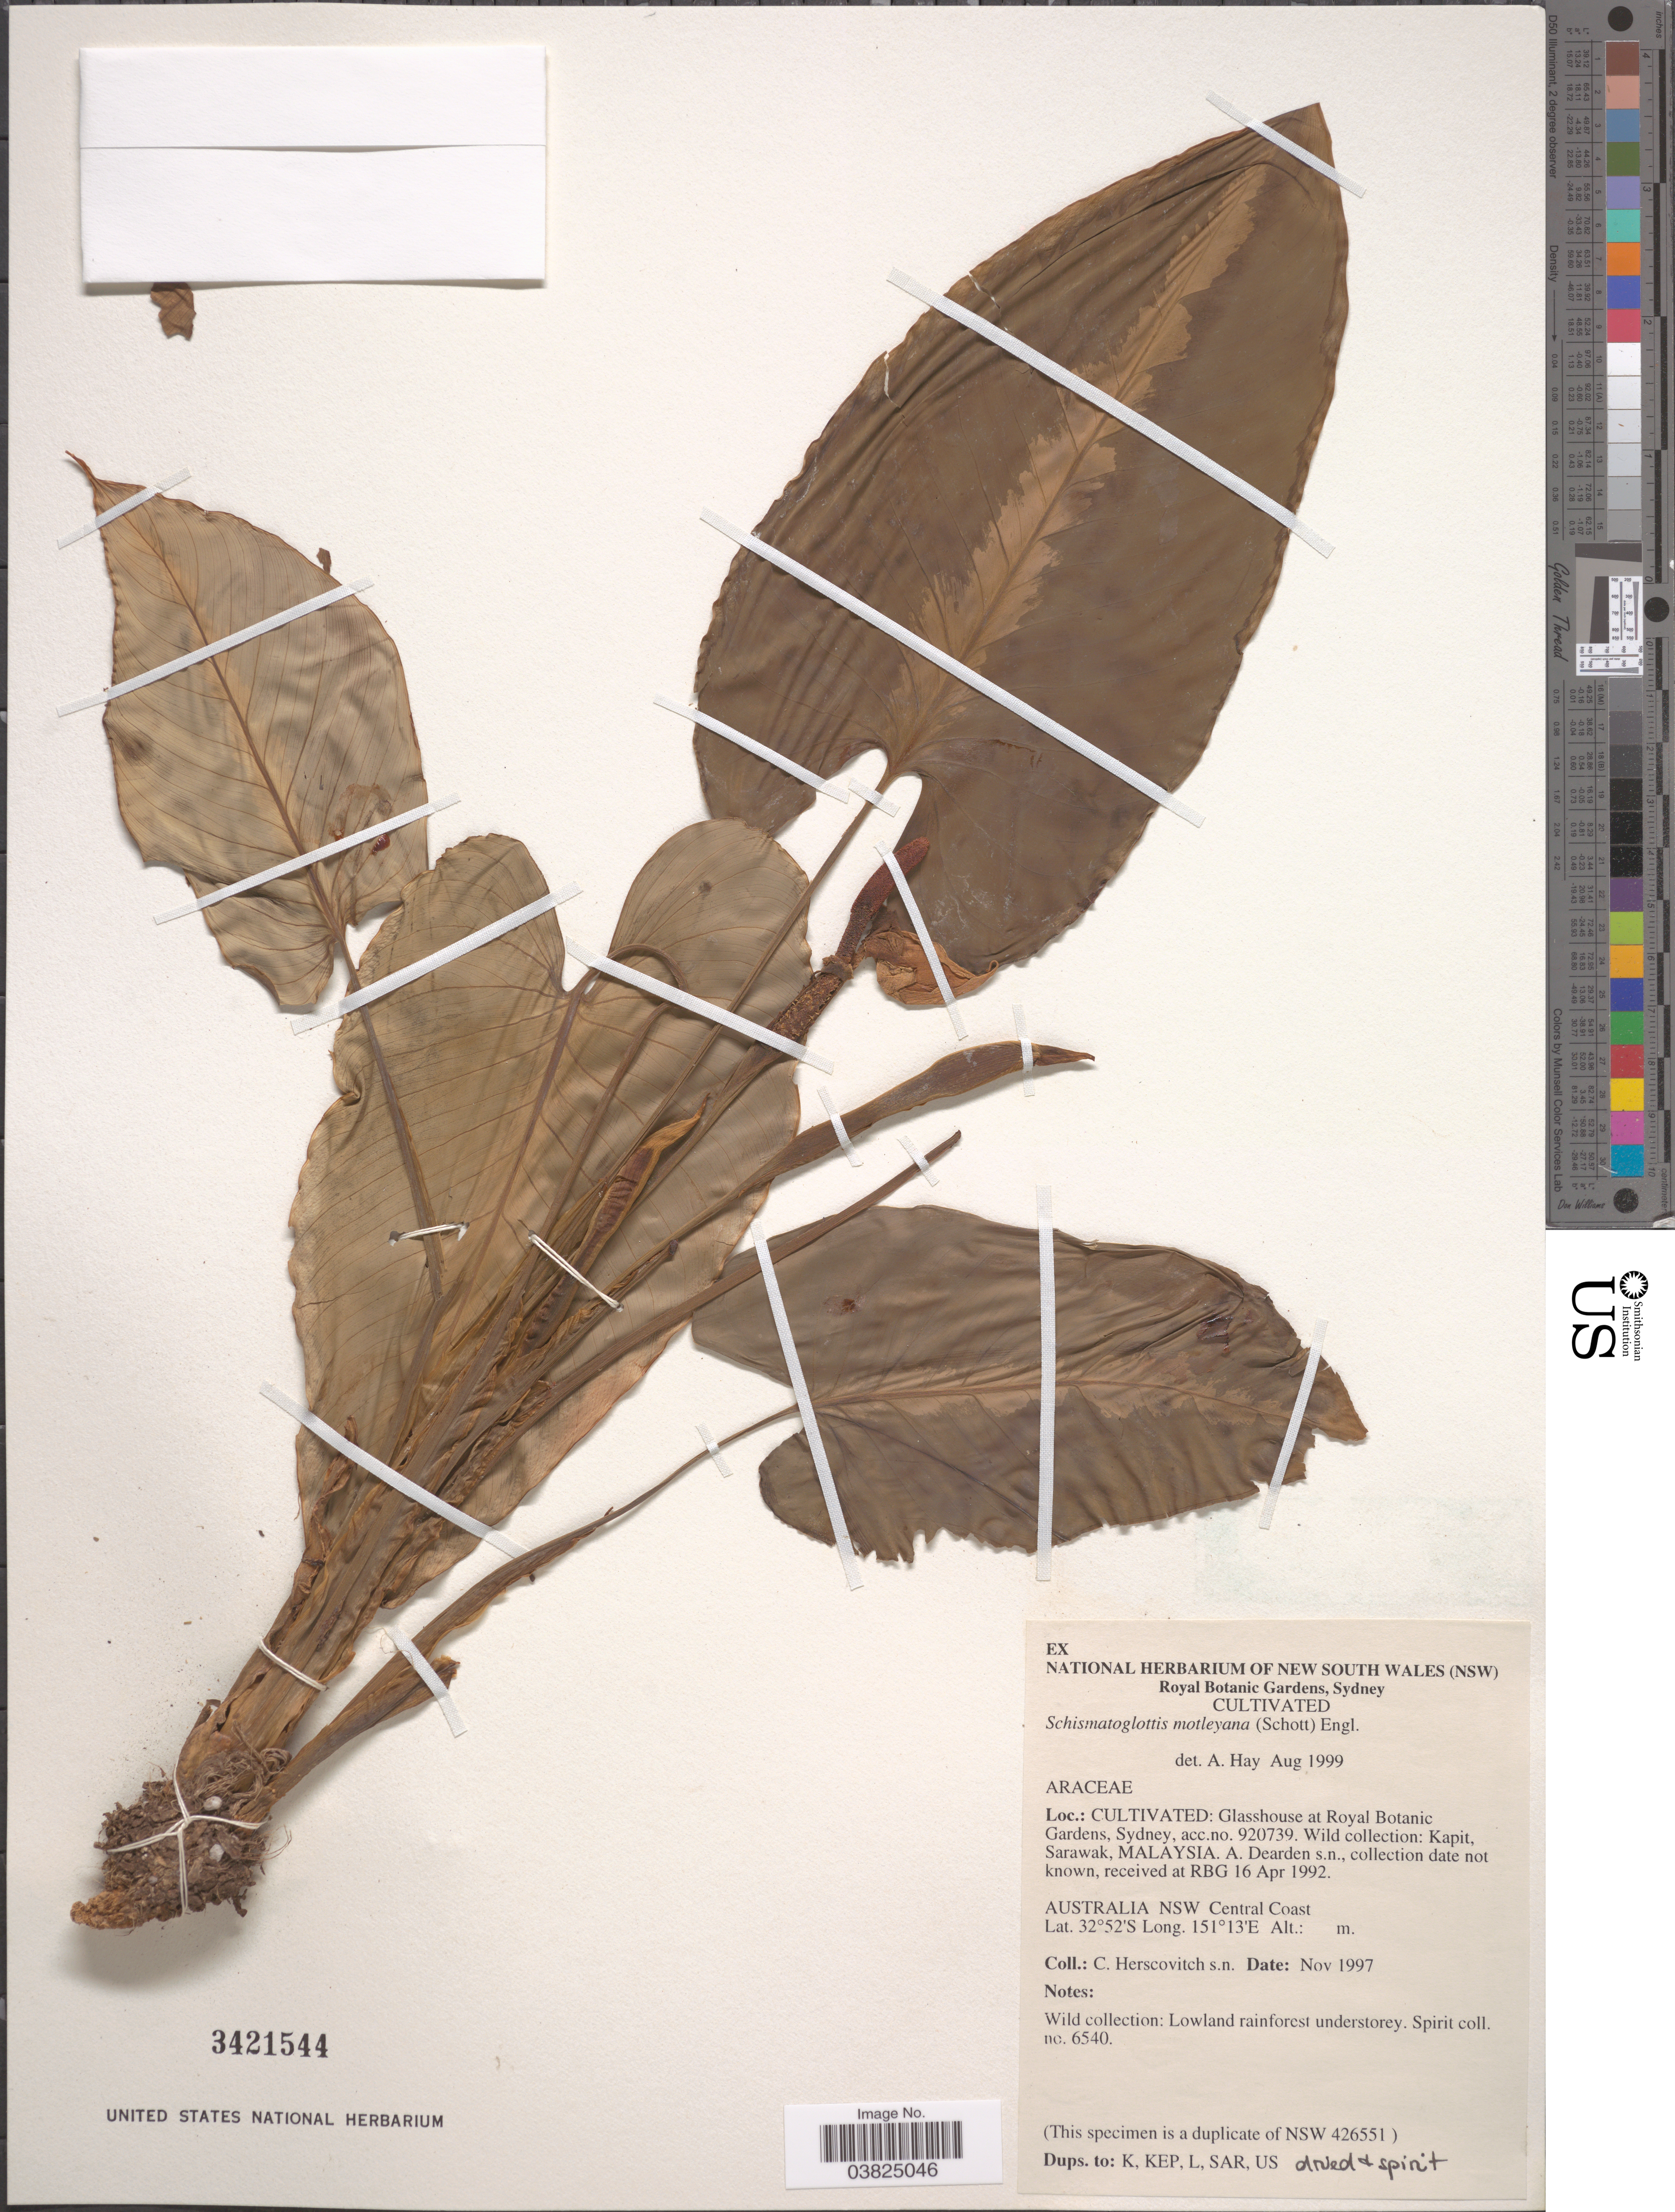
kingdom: Plantae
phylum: Tracheophyta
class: Liliopsida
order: Alismatales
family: Araceae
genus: Schismatoglottis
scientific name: Schismatoglottis motleyana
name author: (Schott) Engl.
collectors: C. Herscovitch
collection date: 1997-11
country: Australia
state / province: New South Wales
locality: Glasshouse at Royal Botanic Gardens, Sydney. Central Coast.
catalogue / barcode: US 3421544